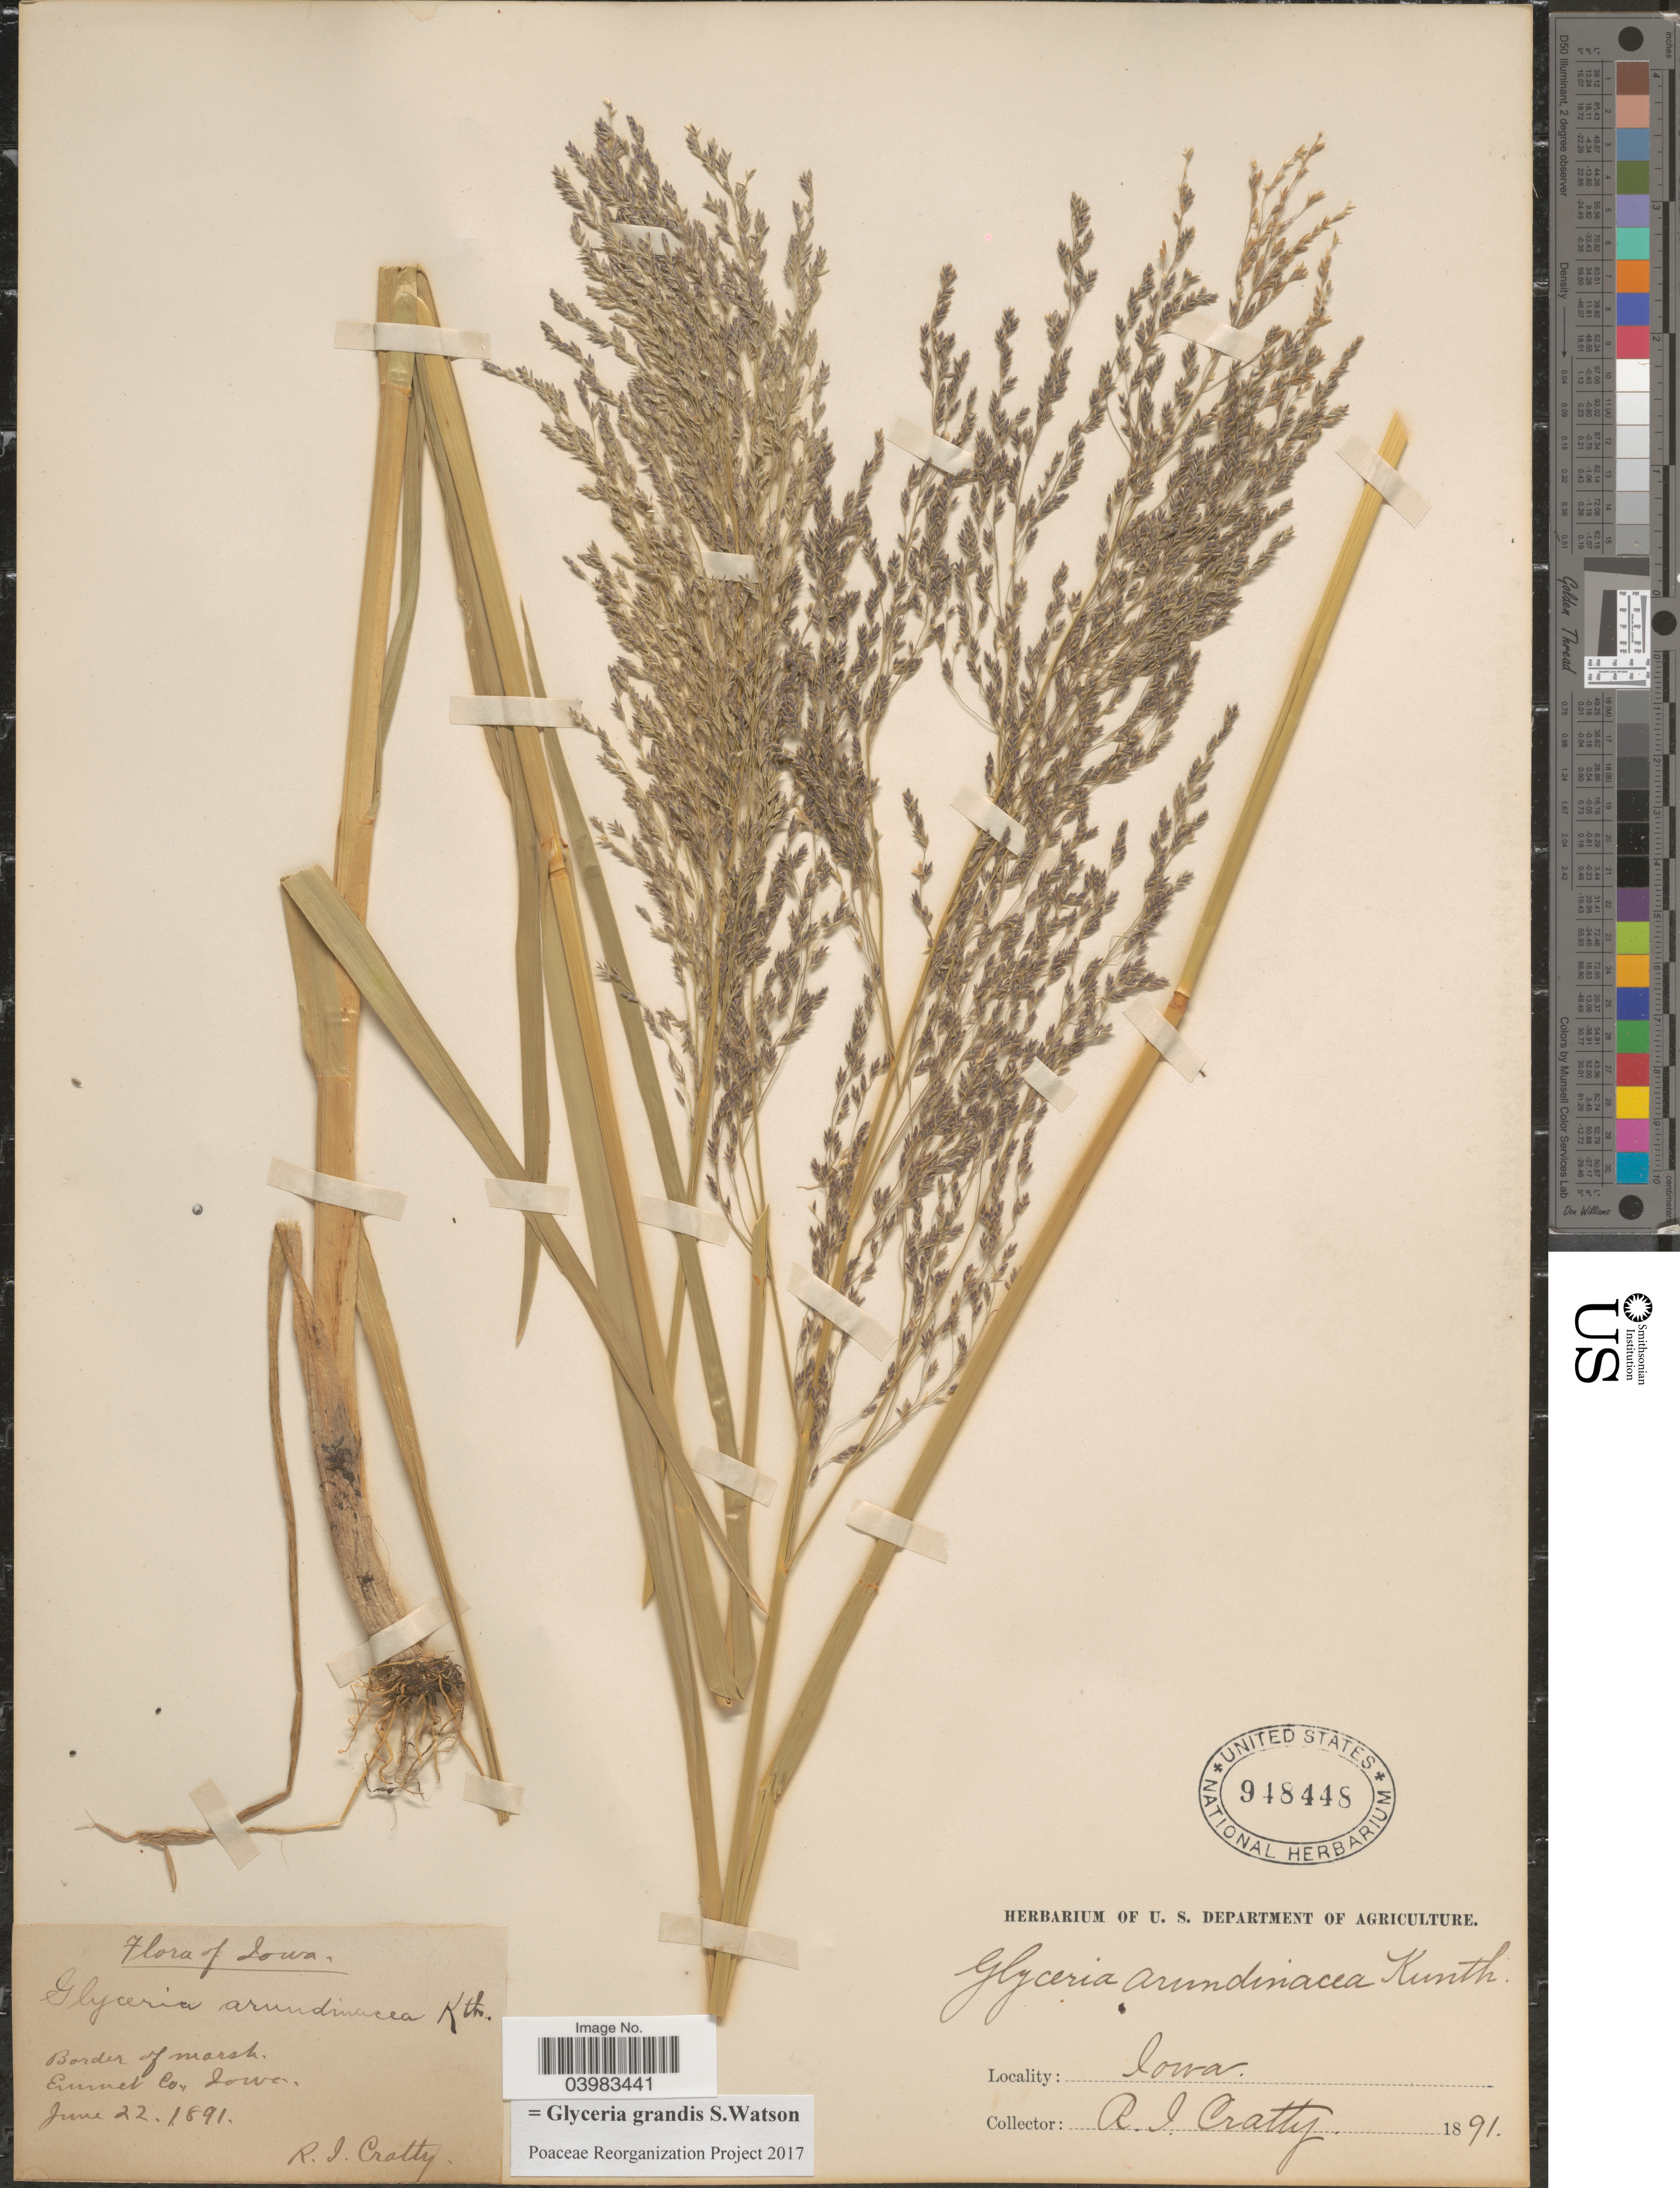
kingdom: Plantae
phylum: Tracheophyta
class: Liliopsida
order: Poales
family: Poaceae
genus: Glyceria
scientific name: Glyceria grandis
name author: S. Watson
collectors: R. Cratty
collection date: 1891-06-22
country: United States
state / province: Iowa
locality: Emmet Co.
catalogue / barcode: US 948448